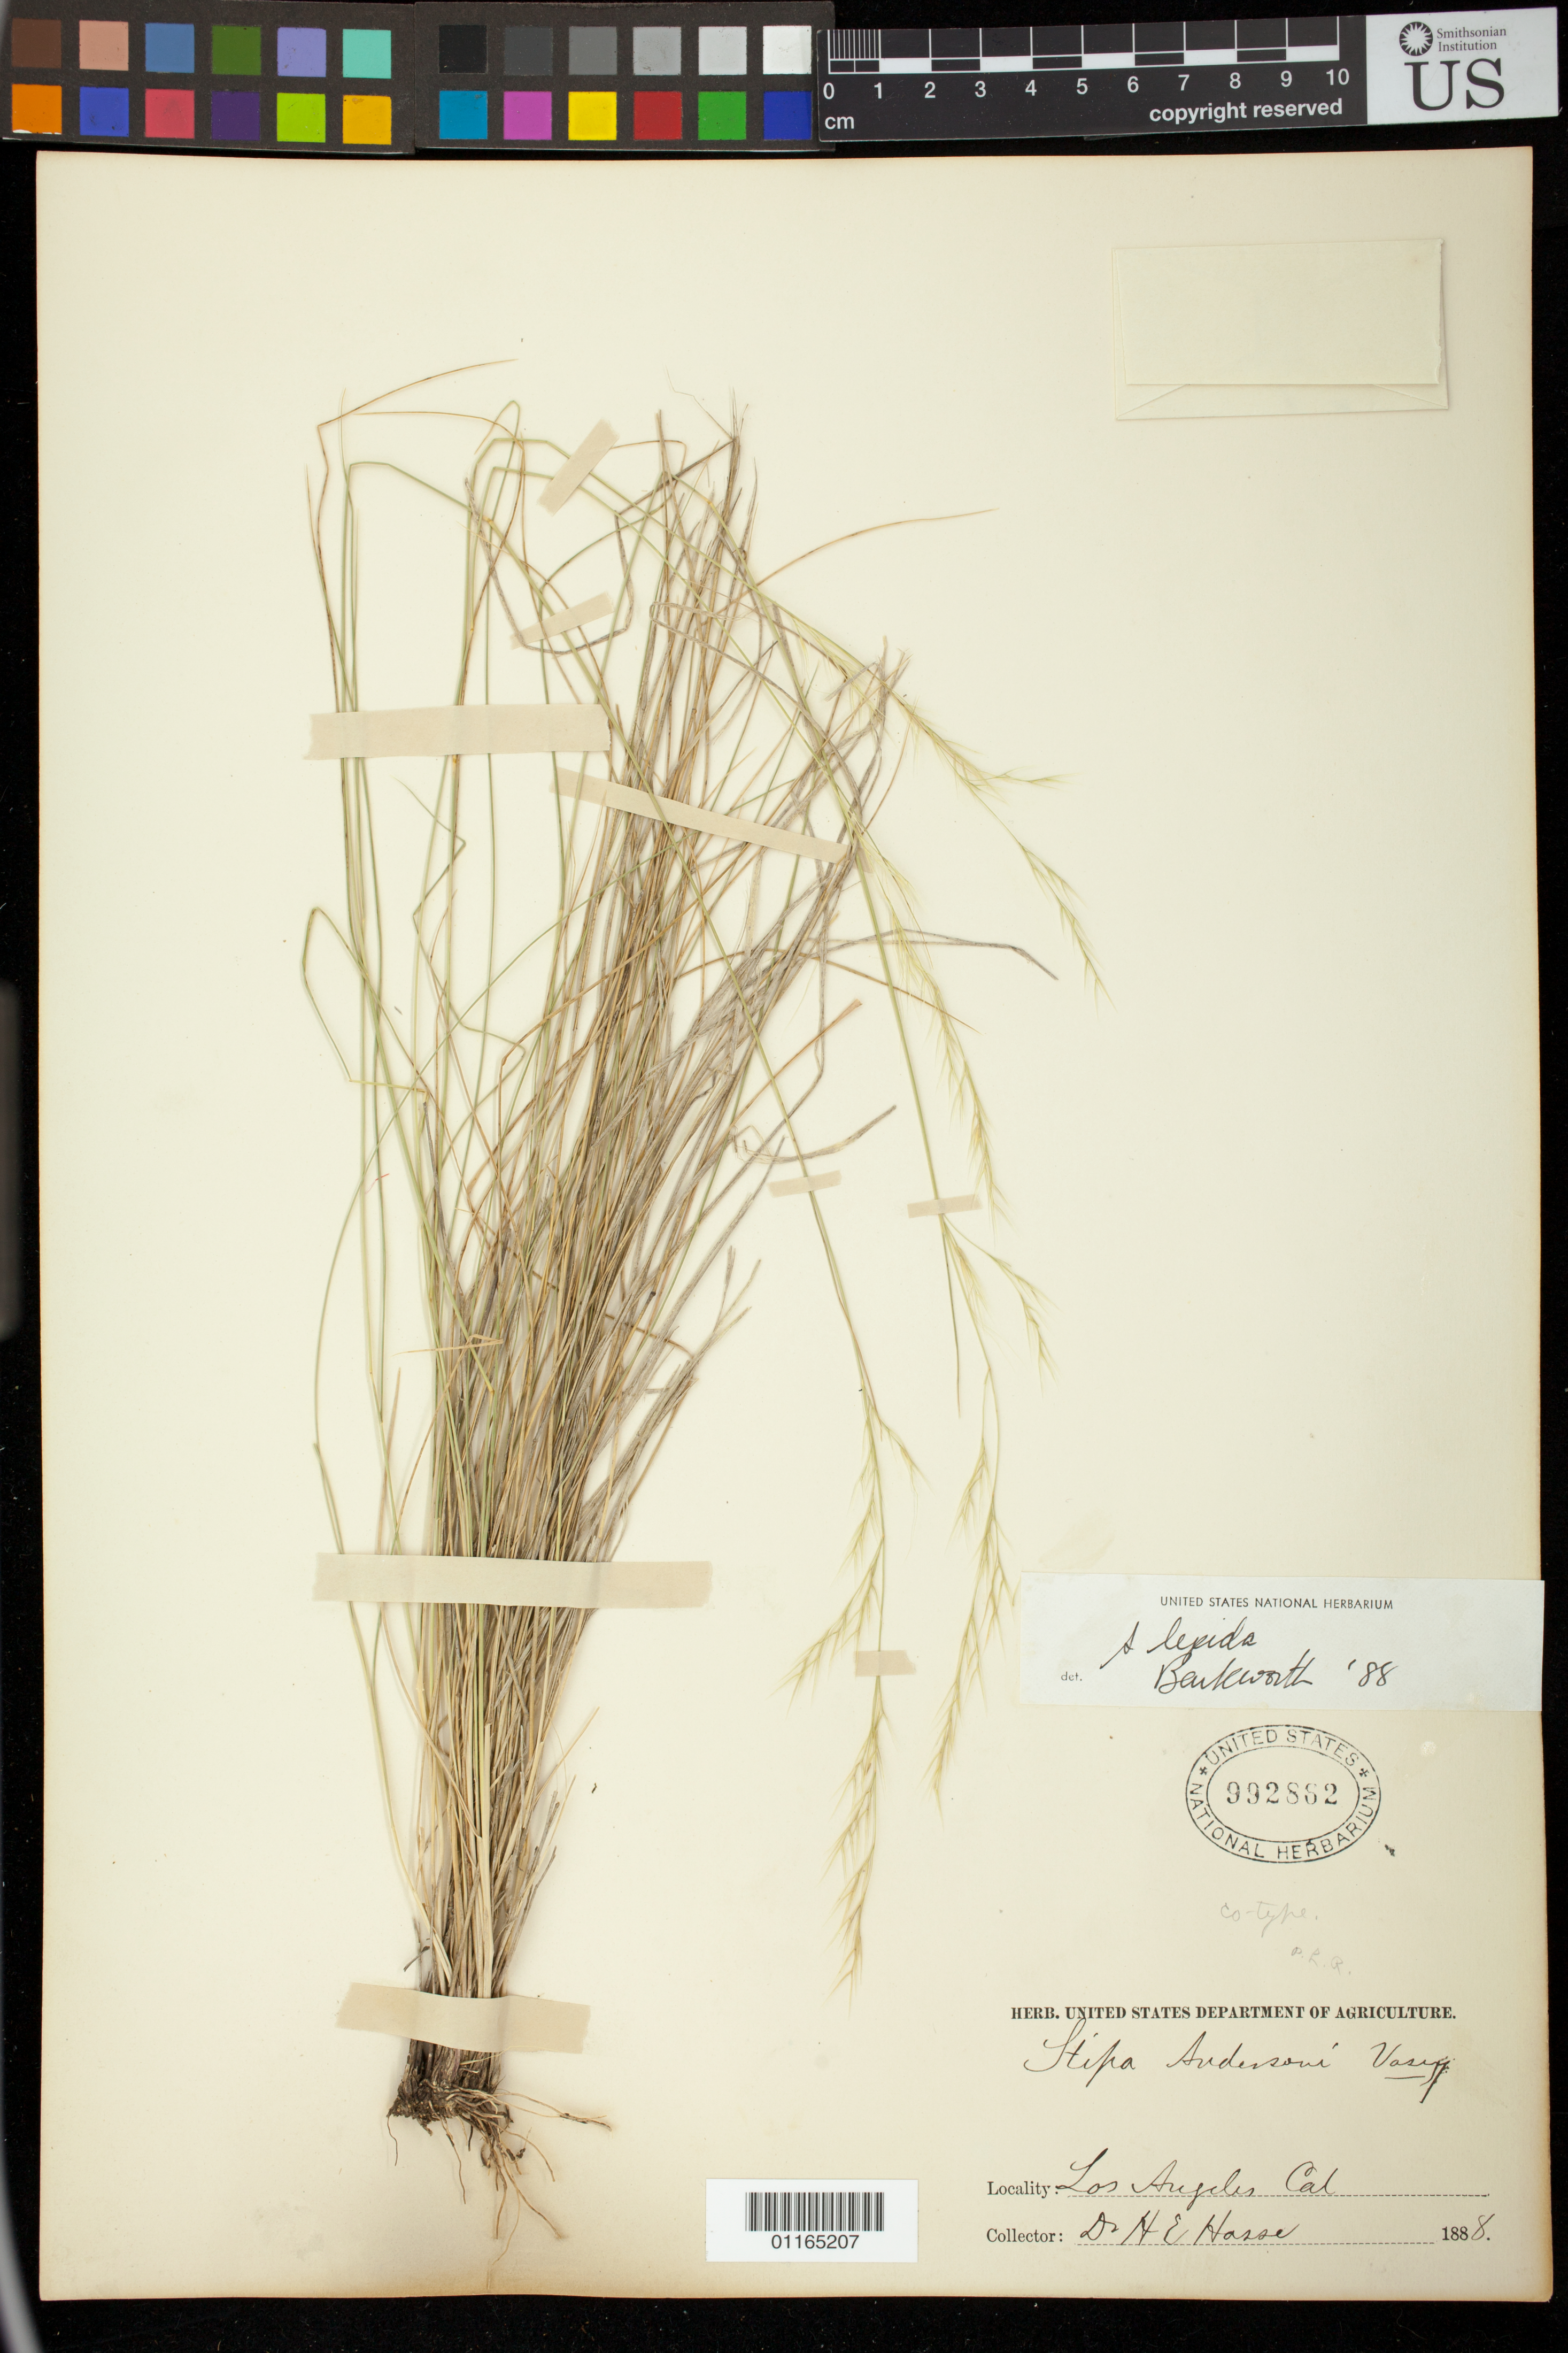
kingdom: Plantae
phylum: Tracheophyta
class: Liliopsida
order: Poales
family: Poaceae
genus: Stipa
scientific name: Stipa eminens var. andersonii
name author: Vasey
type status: Syntype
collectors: H. E. Hasse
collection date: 1888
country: United States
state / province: California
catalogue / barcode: US 992862